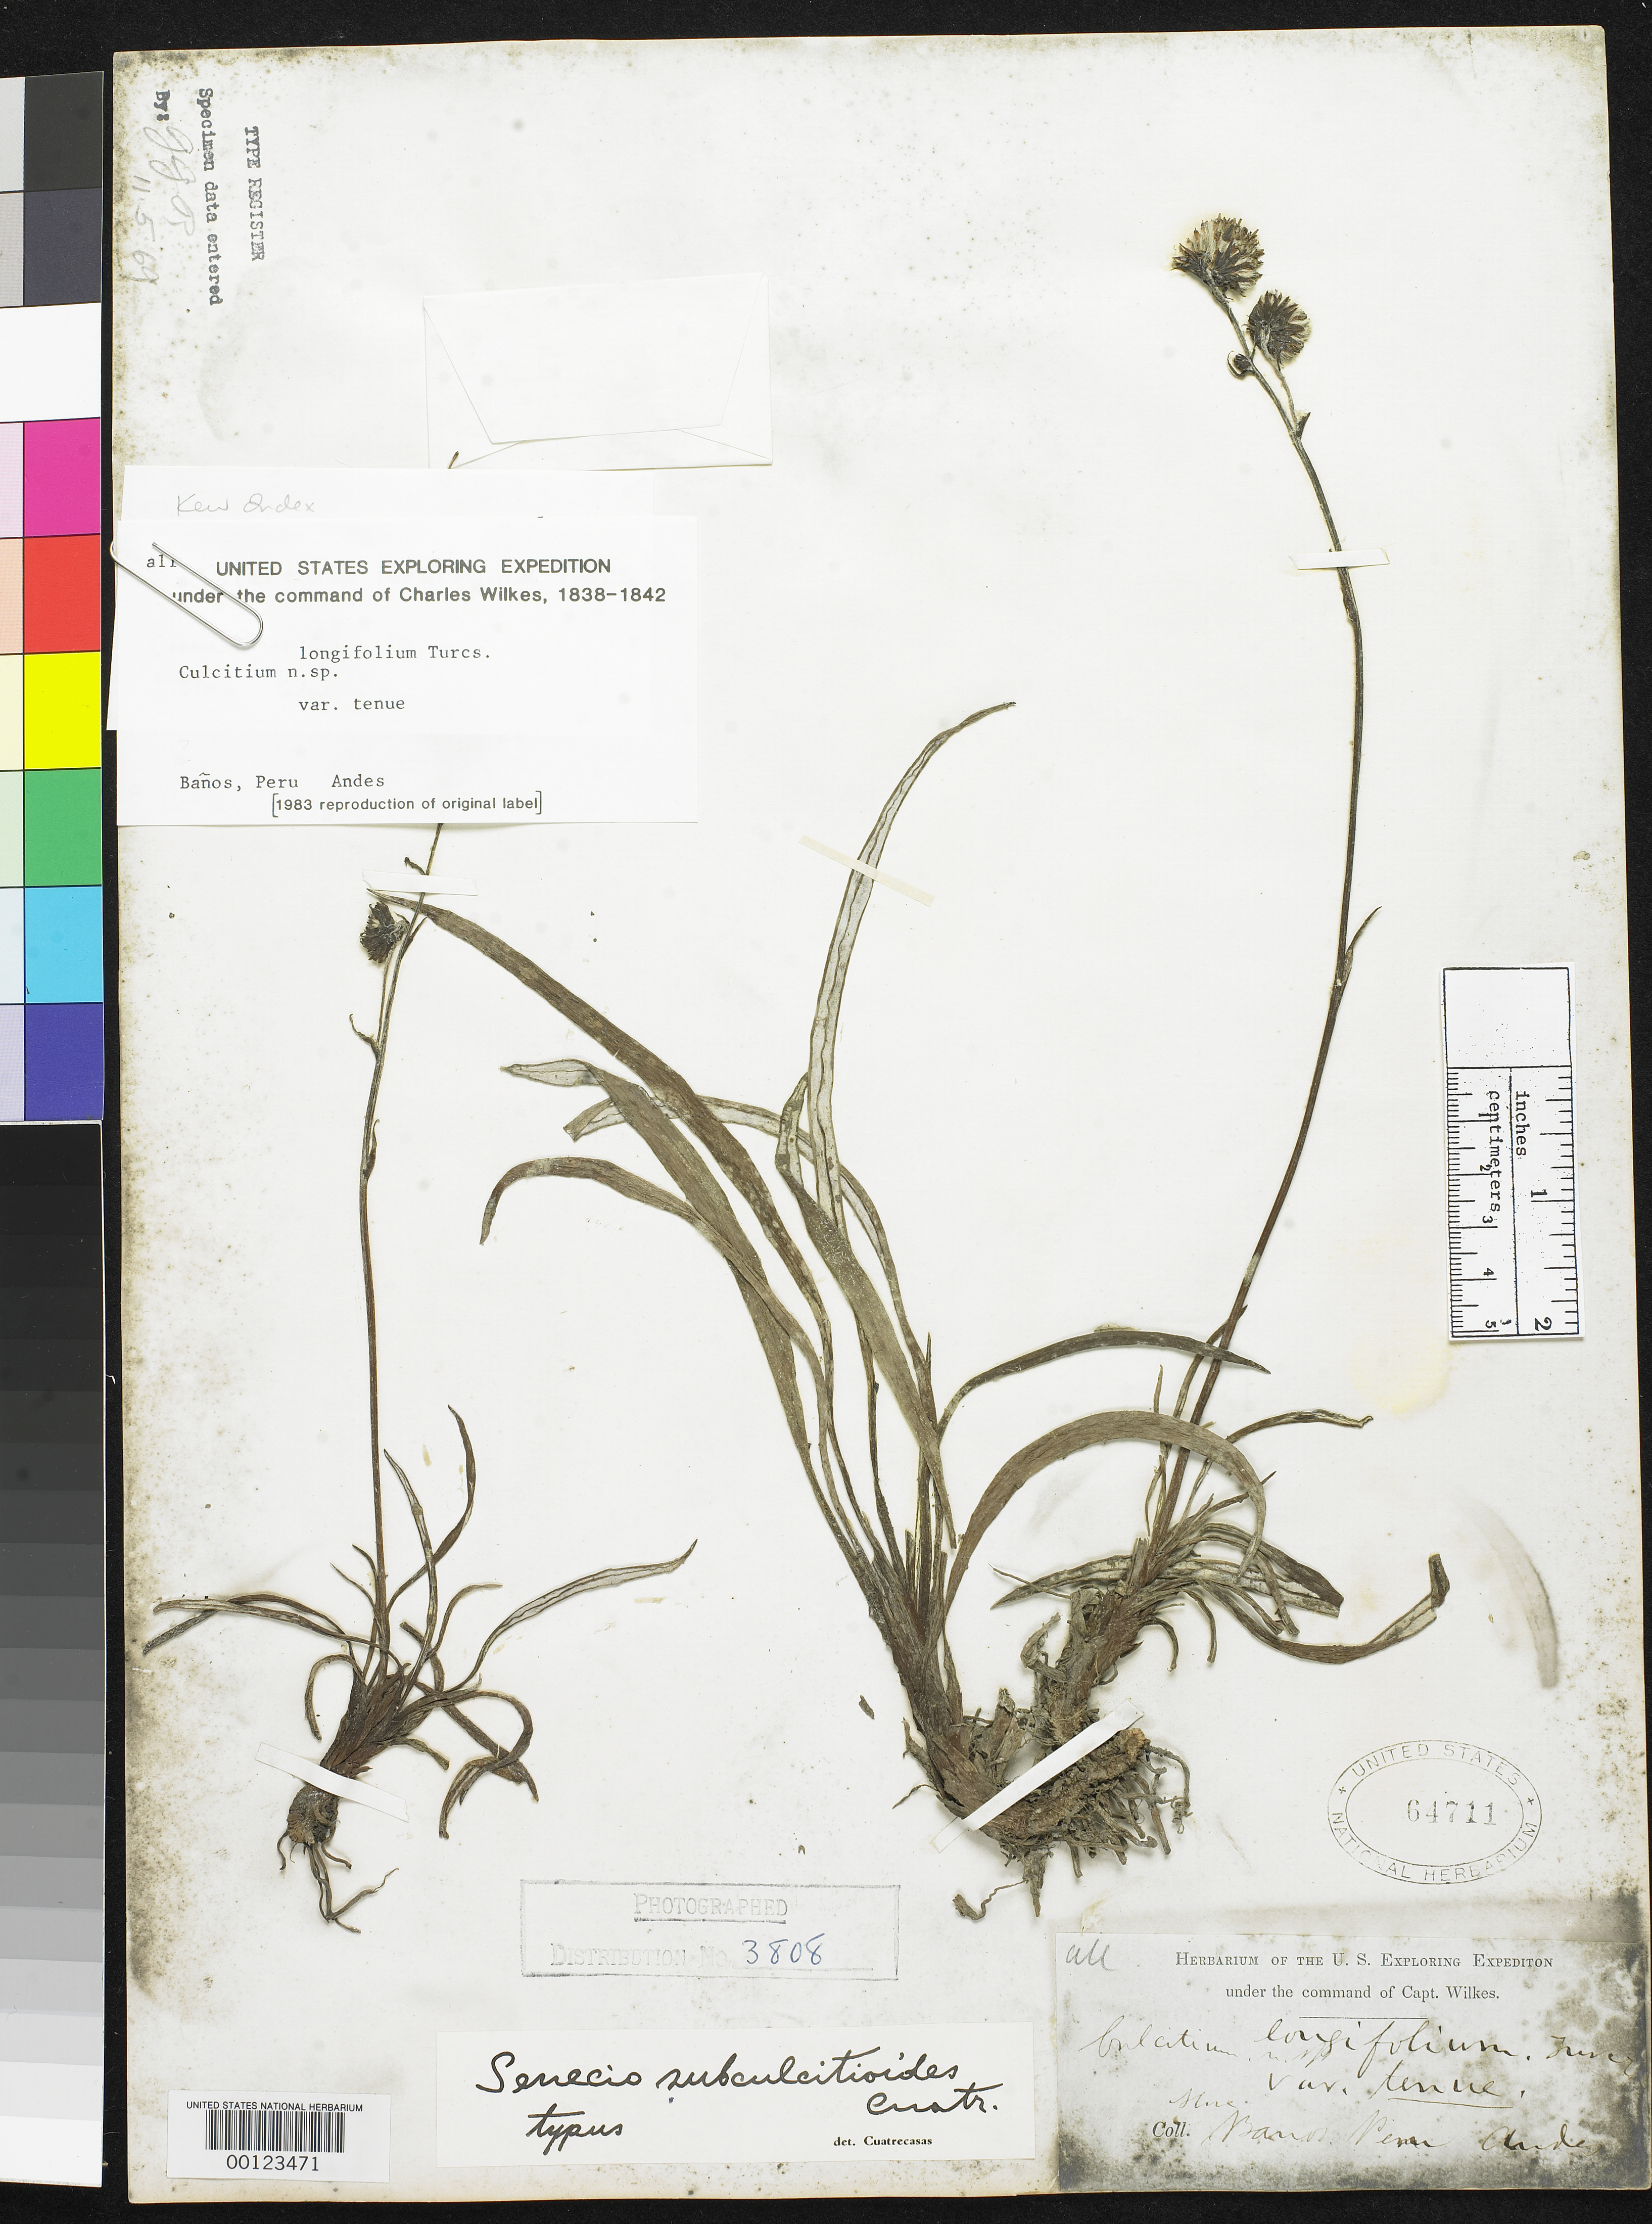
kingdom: Plantae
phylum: Tracheophyta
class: Magnoliopsida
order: Asterales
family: Asteraceae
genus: Senecio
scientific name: Senecio subculcitioides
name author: Cuatrec.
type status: Holotype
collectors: Wilkes Explor. Exped.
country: Peru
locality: Baños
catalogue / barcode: US 64711